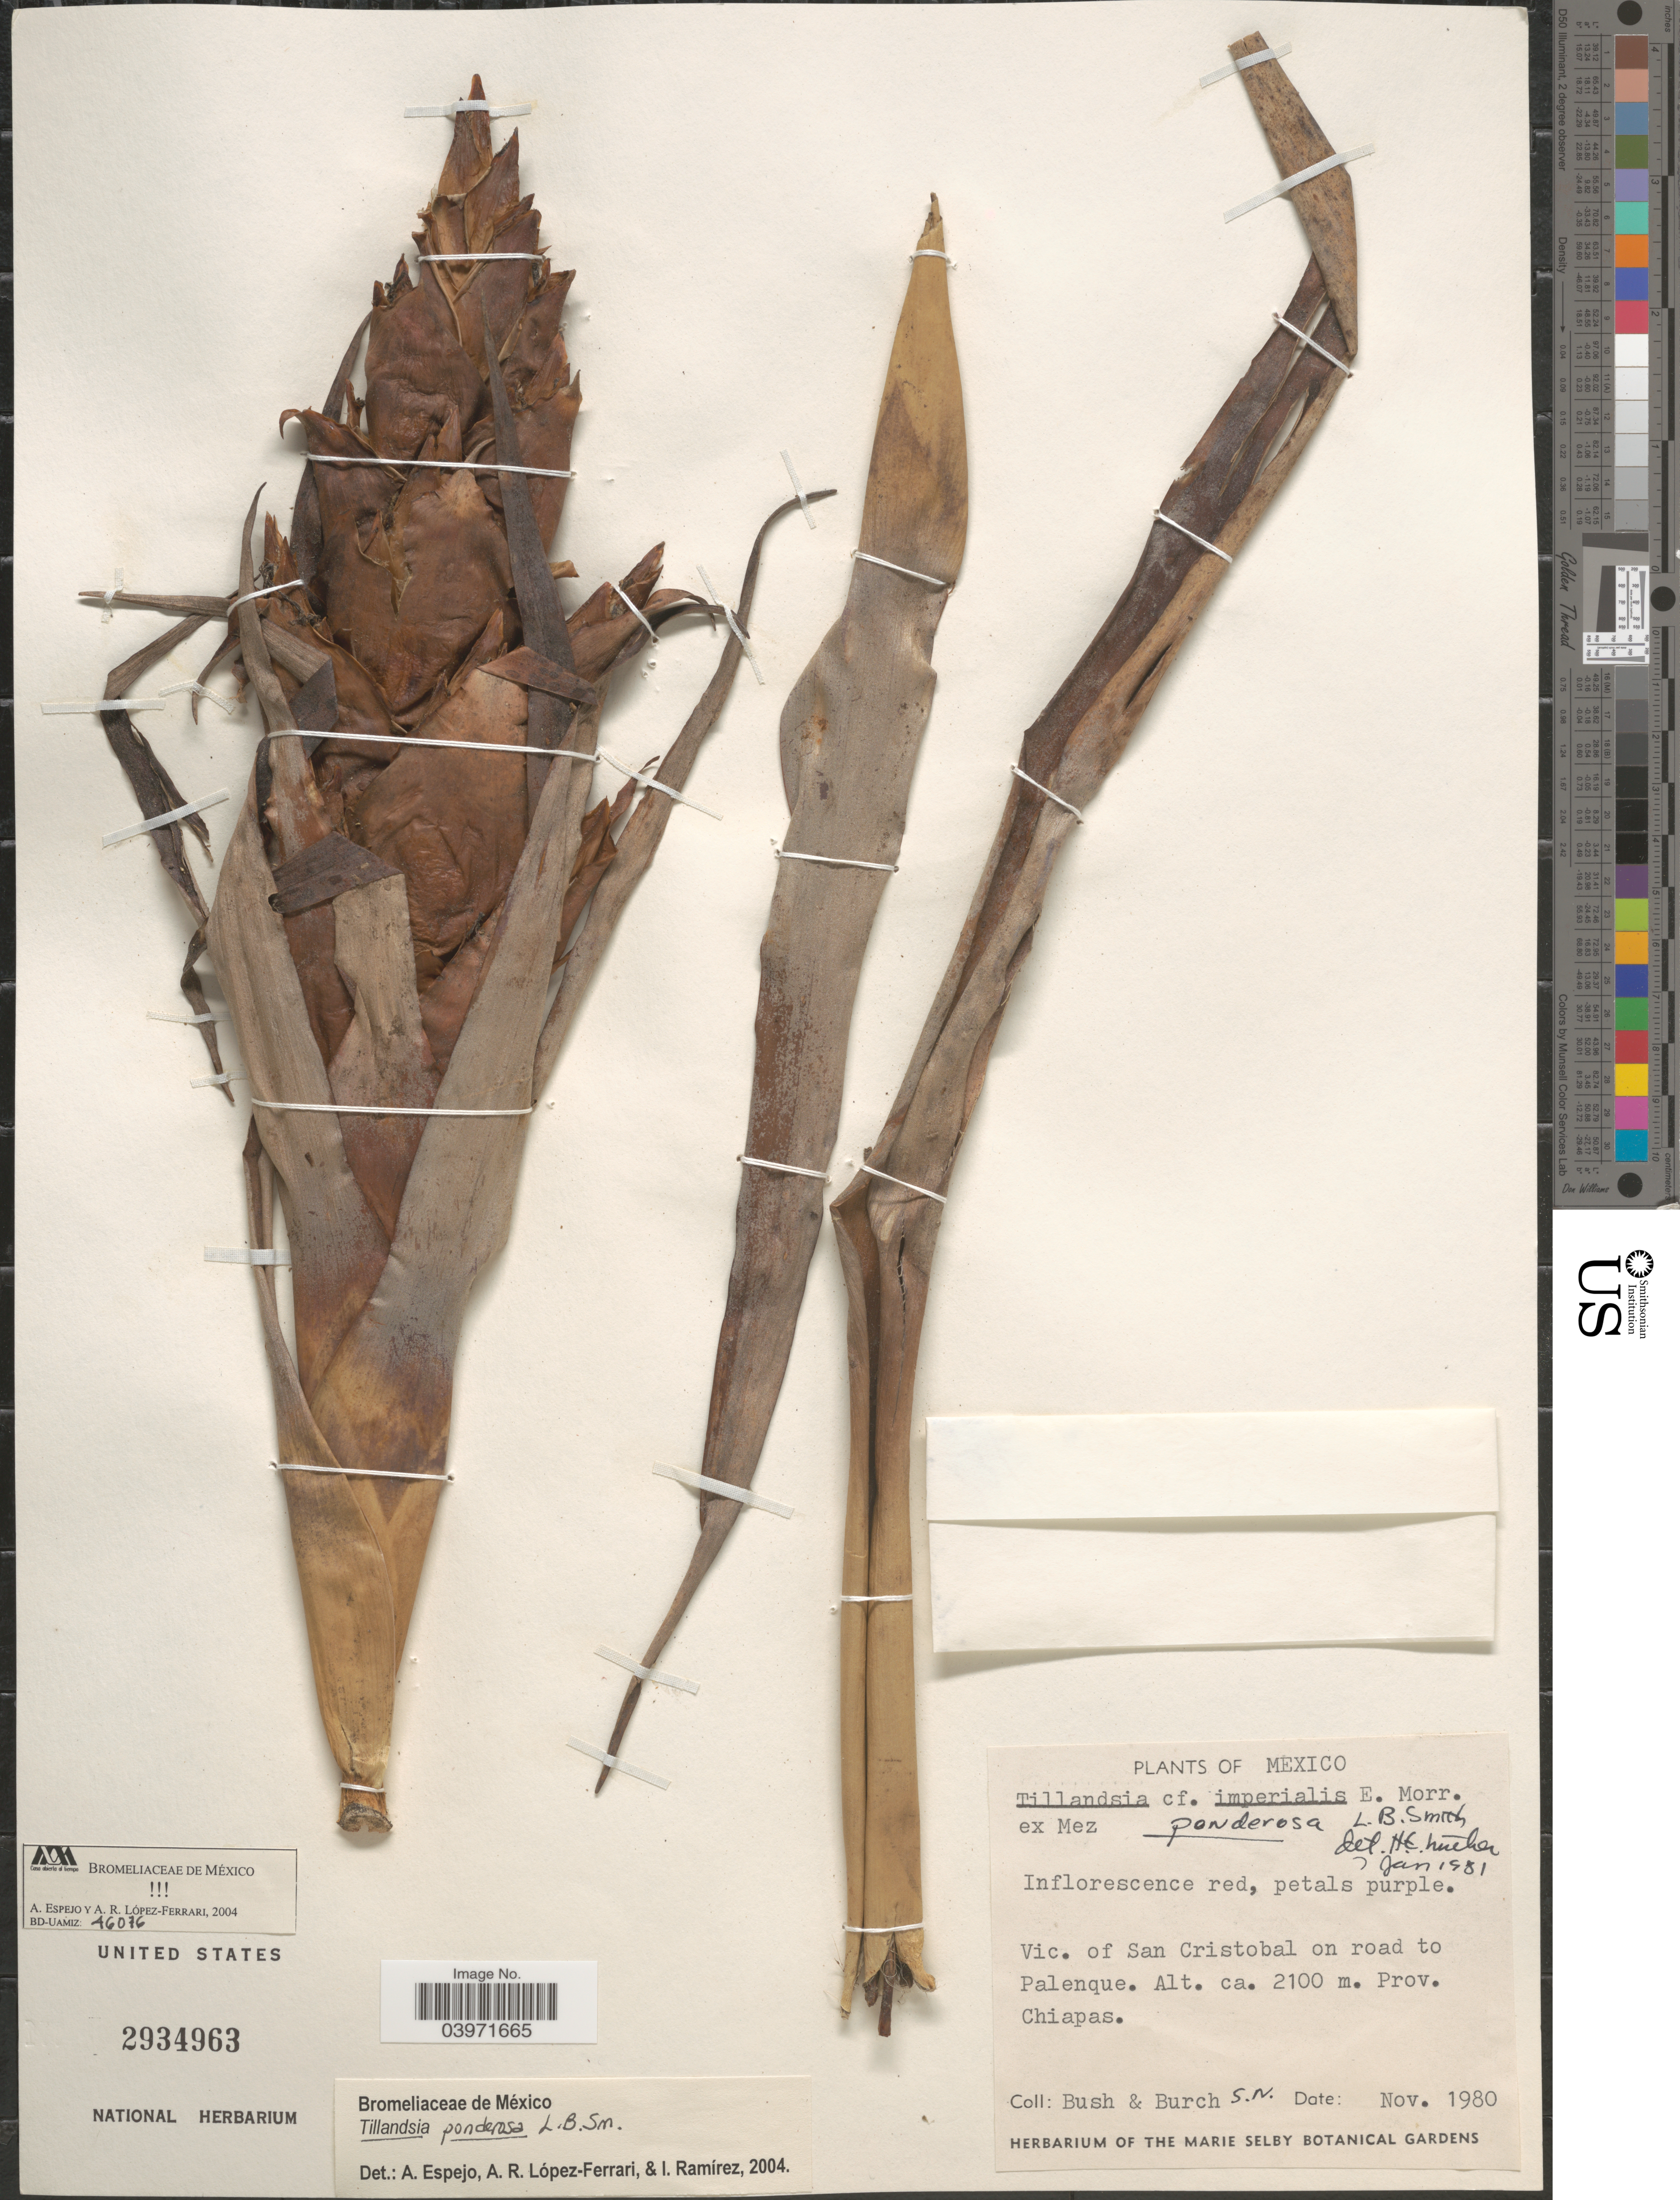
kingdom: Plantae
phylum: Tracheophyta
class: Liliopsida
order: Poales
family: Bromeliaceae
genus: Tillandsia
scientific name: Tillandsia ponderosa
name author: L.B. Sm.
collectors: -- Bush & W. Burchell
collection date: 1980-11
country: Mexico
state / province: Chiapas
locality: Vic. of San Cristobal on road to Palenque.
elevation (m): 2100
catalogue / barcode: US 2934963